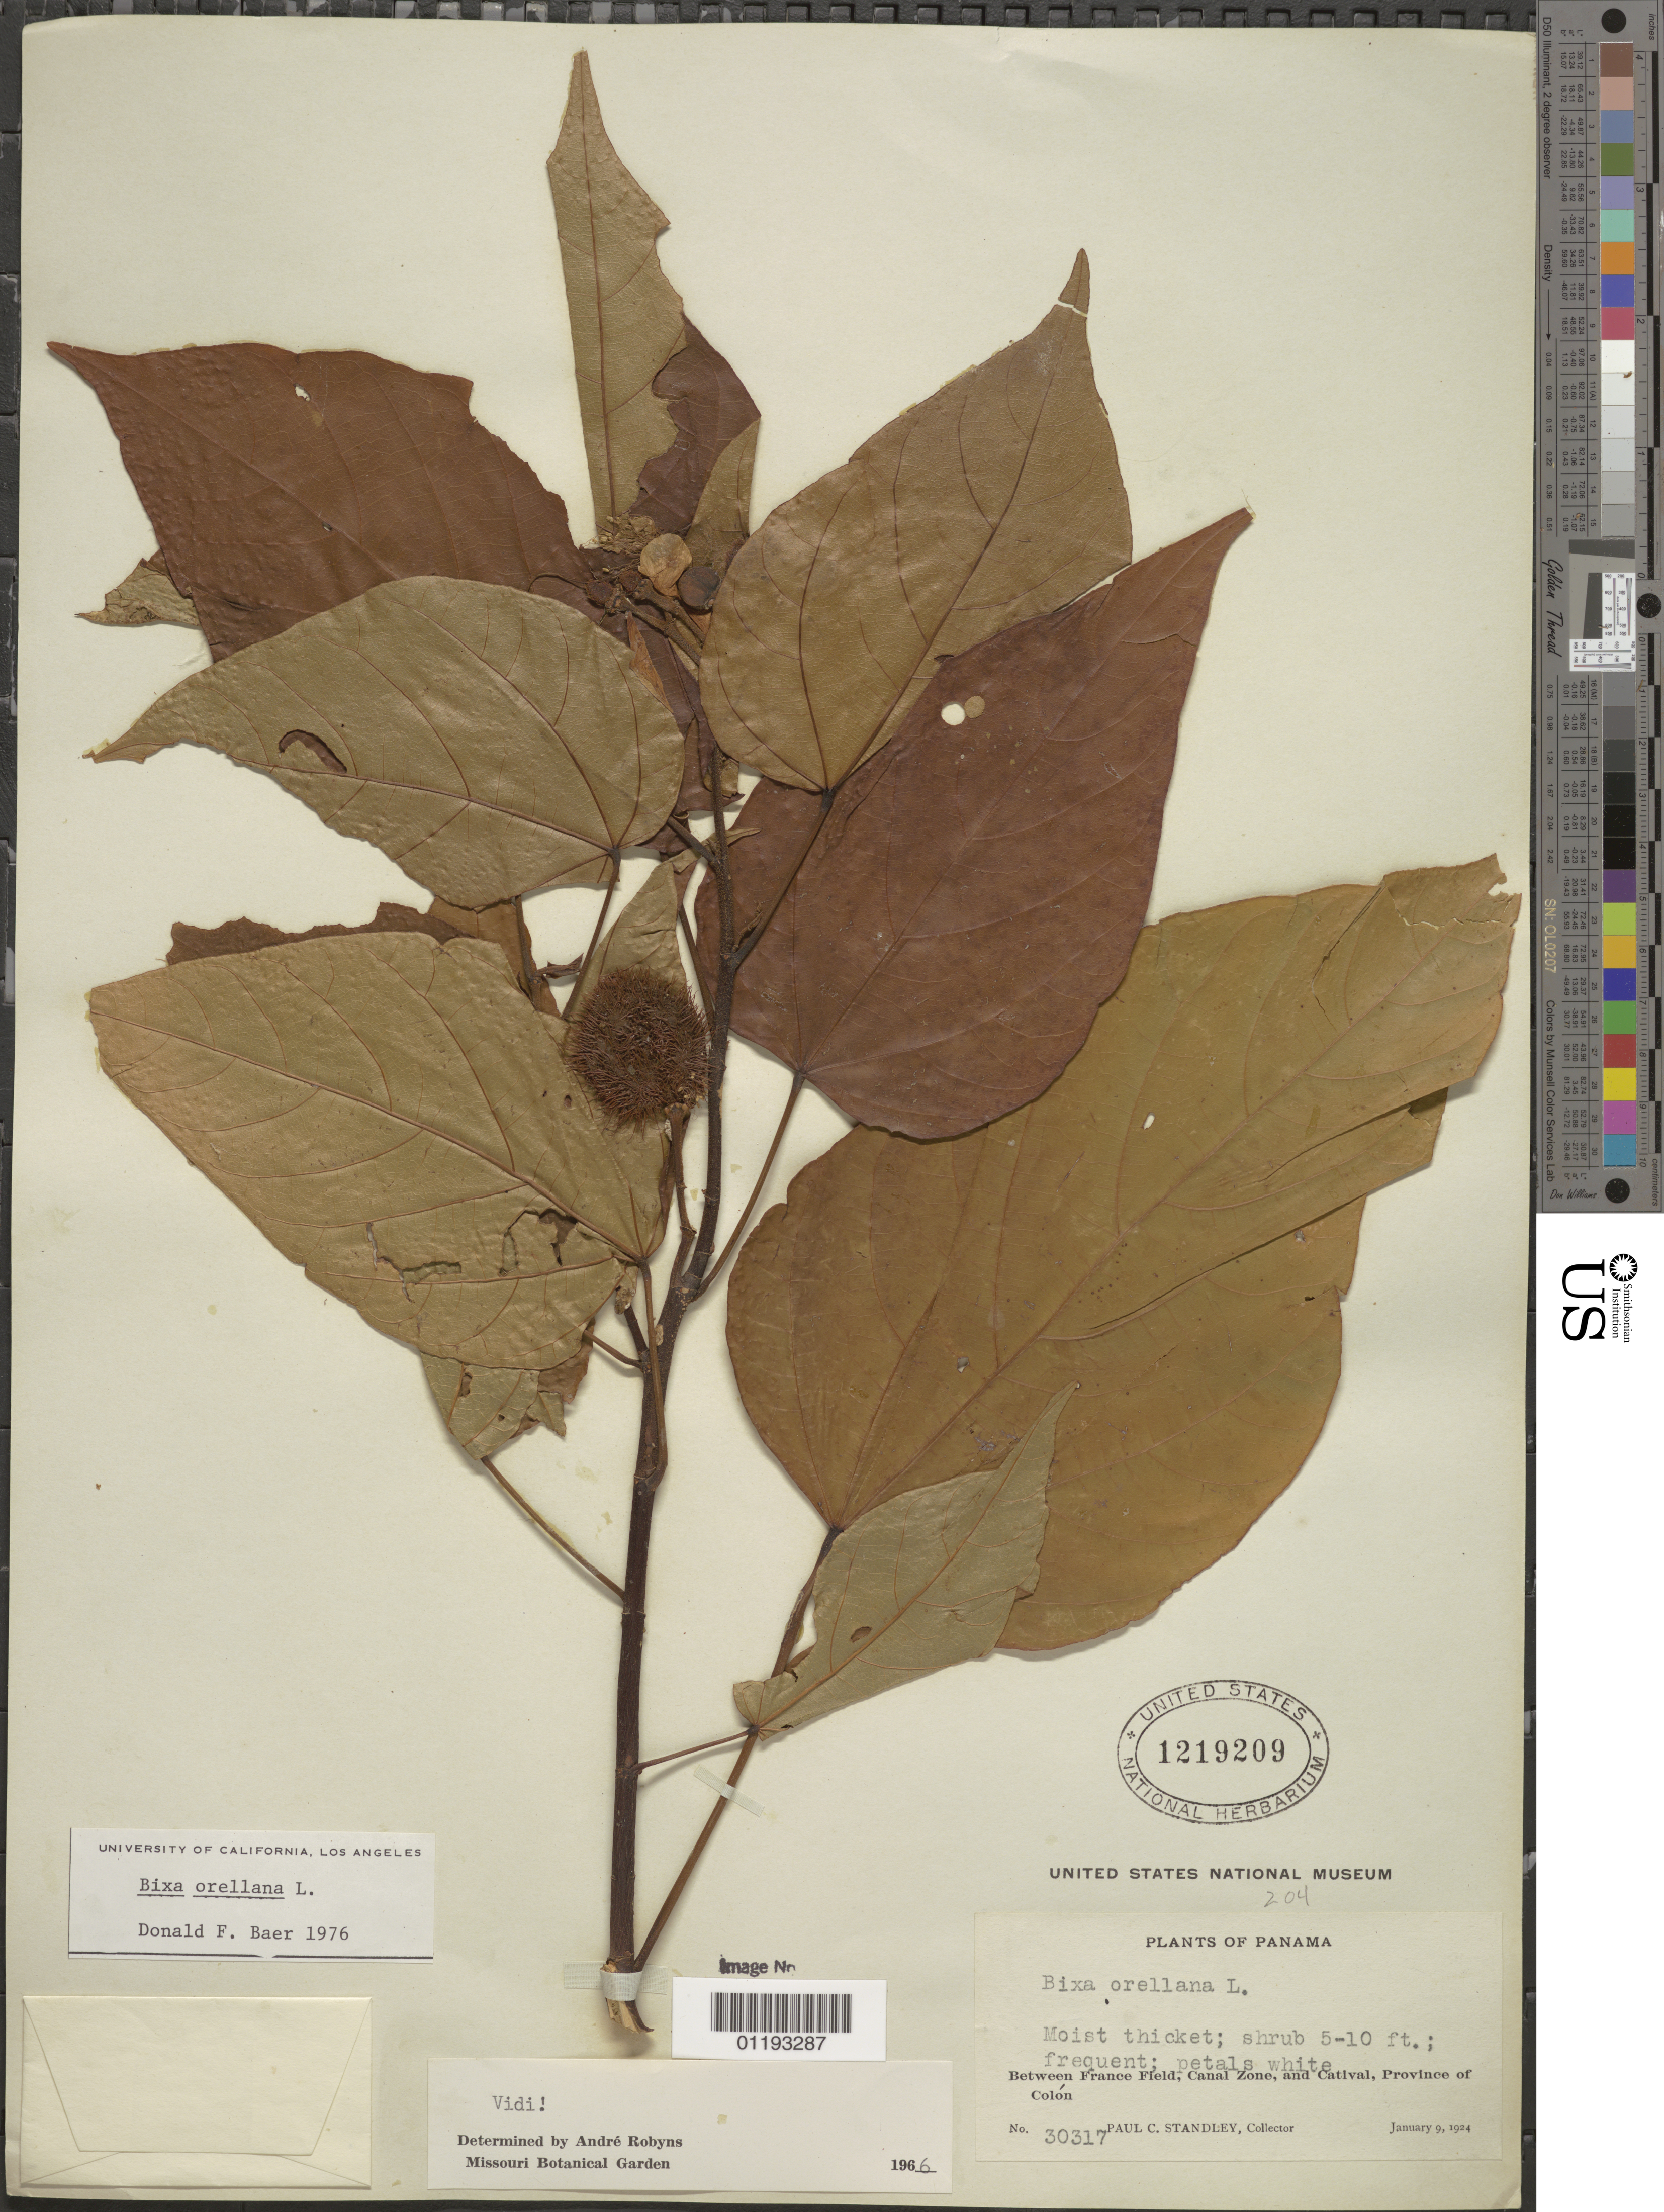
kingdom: Plantae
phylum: Tracheophyta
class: Magnoliopsida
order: Malvales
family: Bixaceae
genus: Bixa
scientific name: Bixa orellana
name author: L.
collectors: P. C. Standley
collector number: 30317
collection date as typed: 09 Jan 1924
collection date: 1924-01-09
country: Panama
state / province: Colón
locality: Between France Field, Canal Zone, and Catival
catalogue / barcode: US 1219209